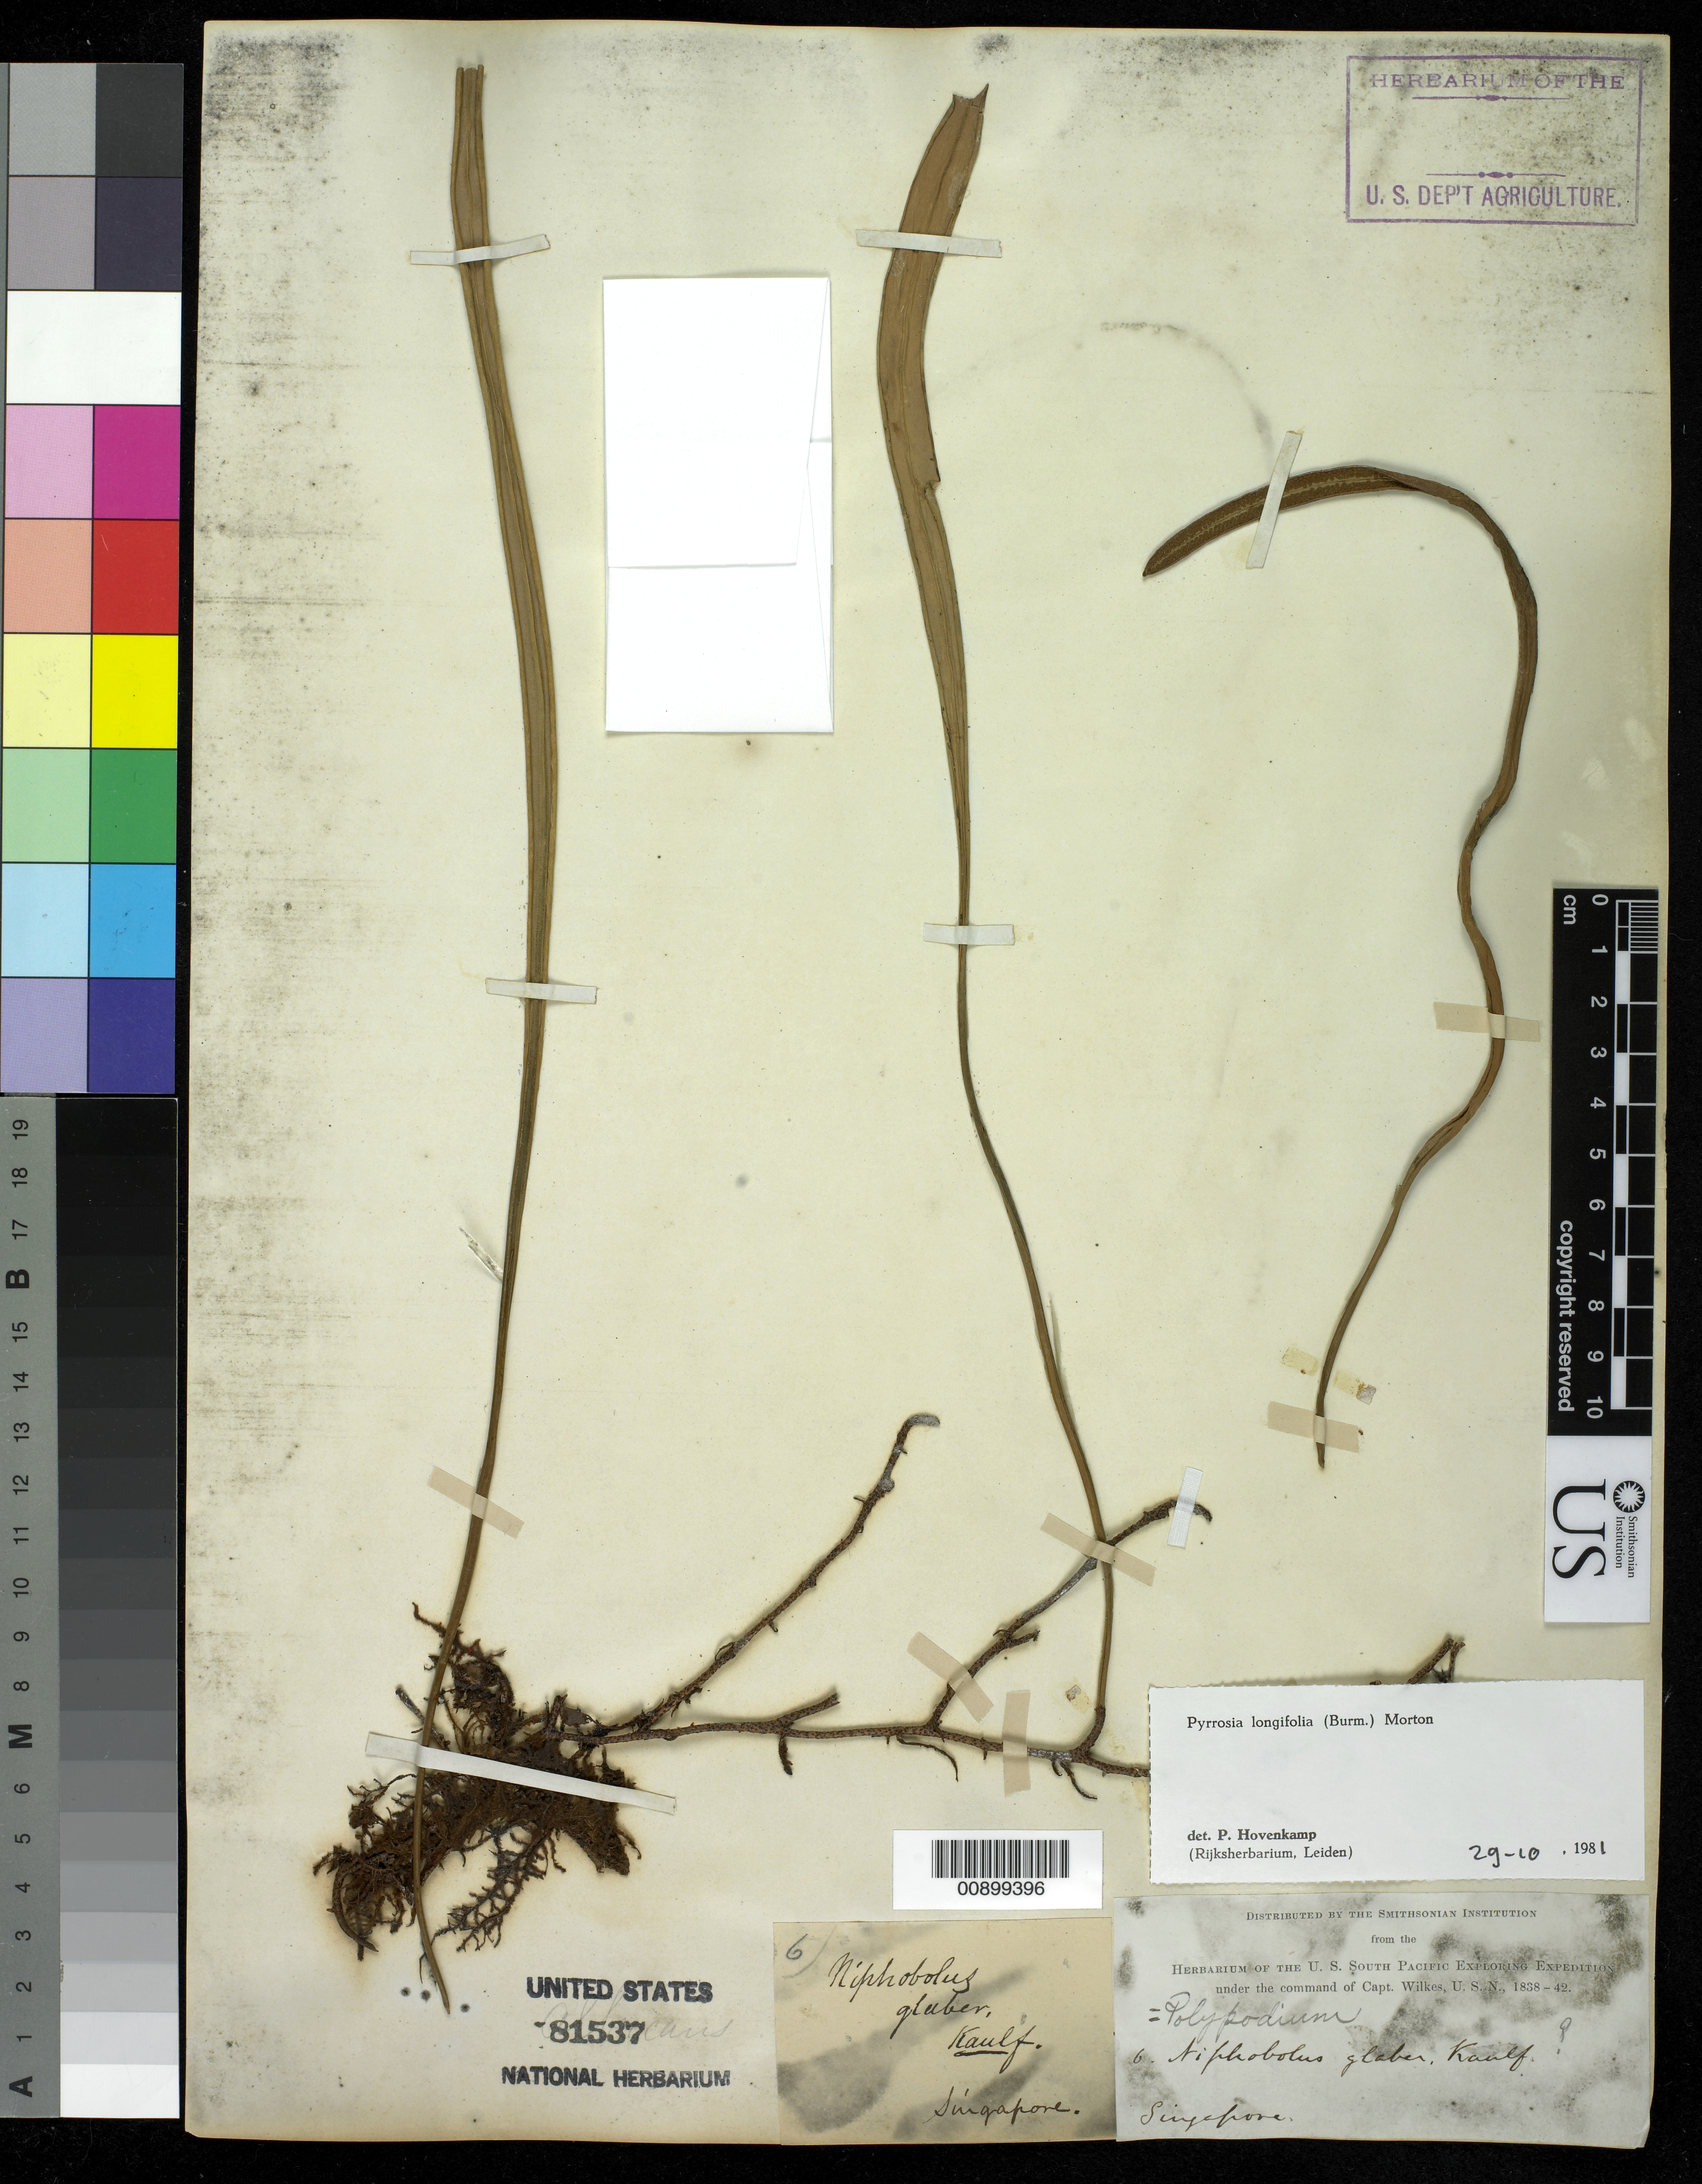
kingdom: Plantae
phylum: Tracheophyta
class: Polypodiopsida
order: Polypodiales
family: Polypodiaceae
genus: Pyrrosia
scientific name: Pyrrosia polydactyla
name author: (Hance) Ching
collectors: Wilkes Explor. Exped.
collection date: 1838/1842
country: Singapore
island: Singapore Island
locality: Singapore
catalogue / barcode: US 81537